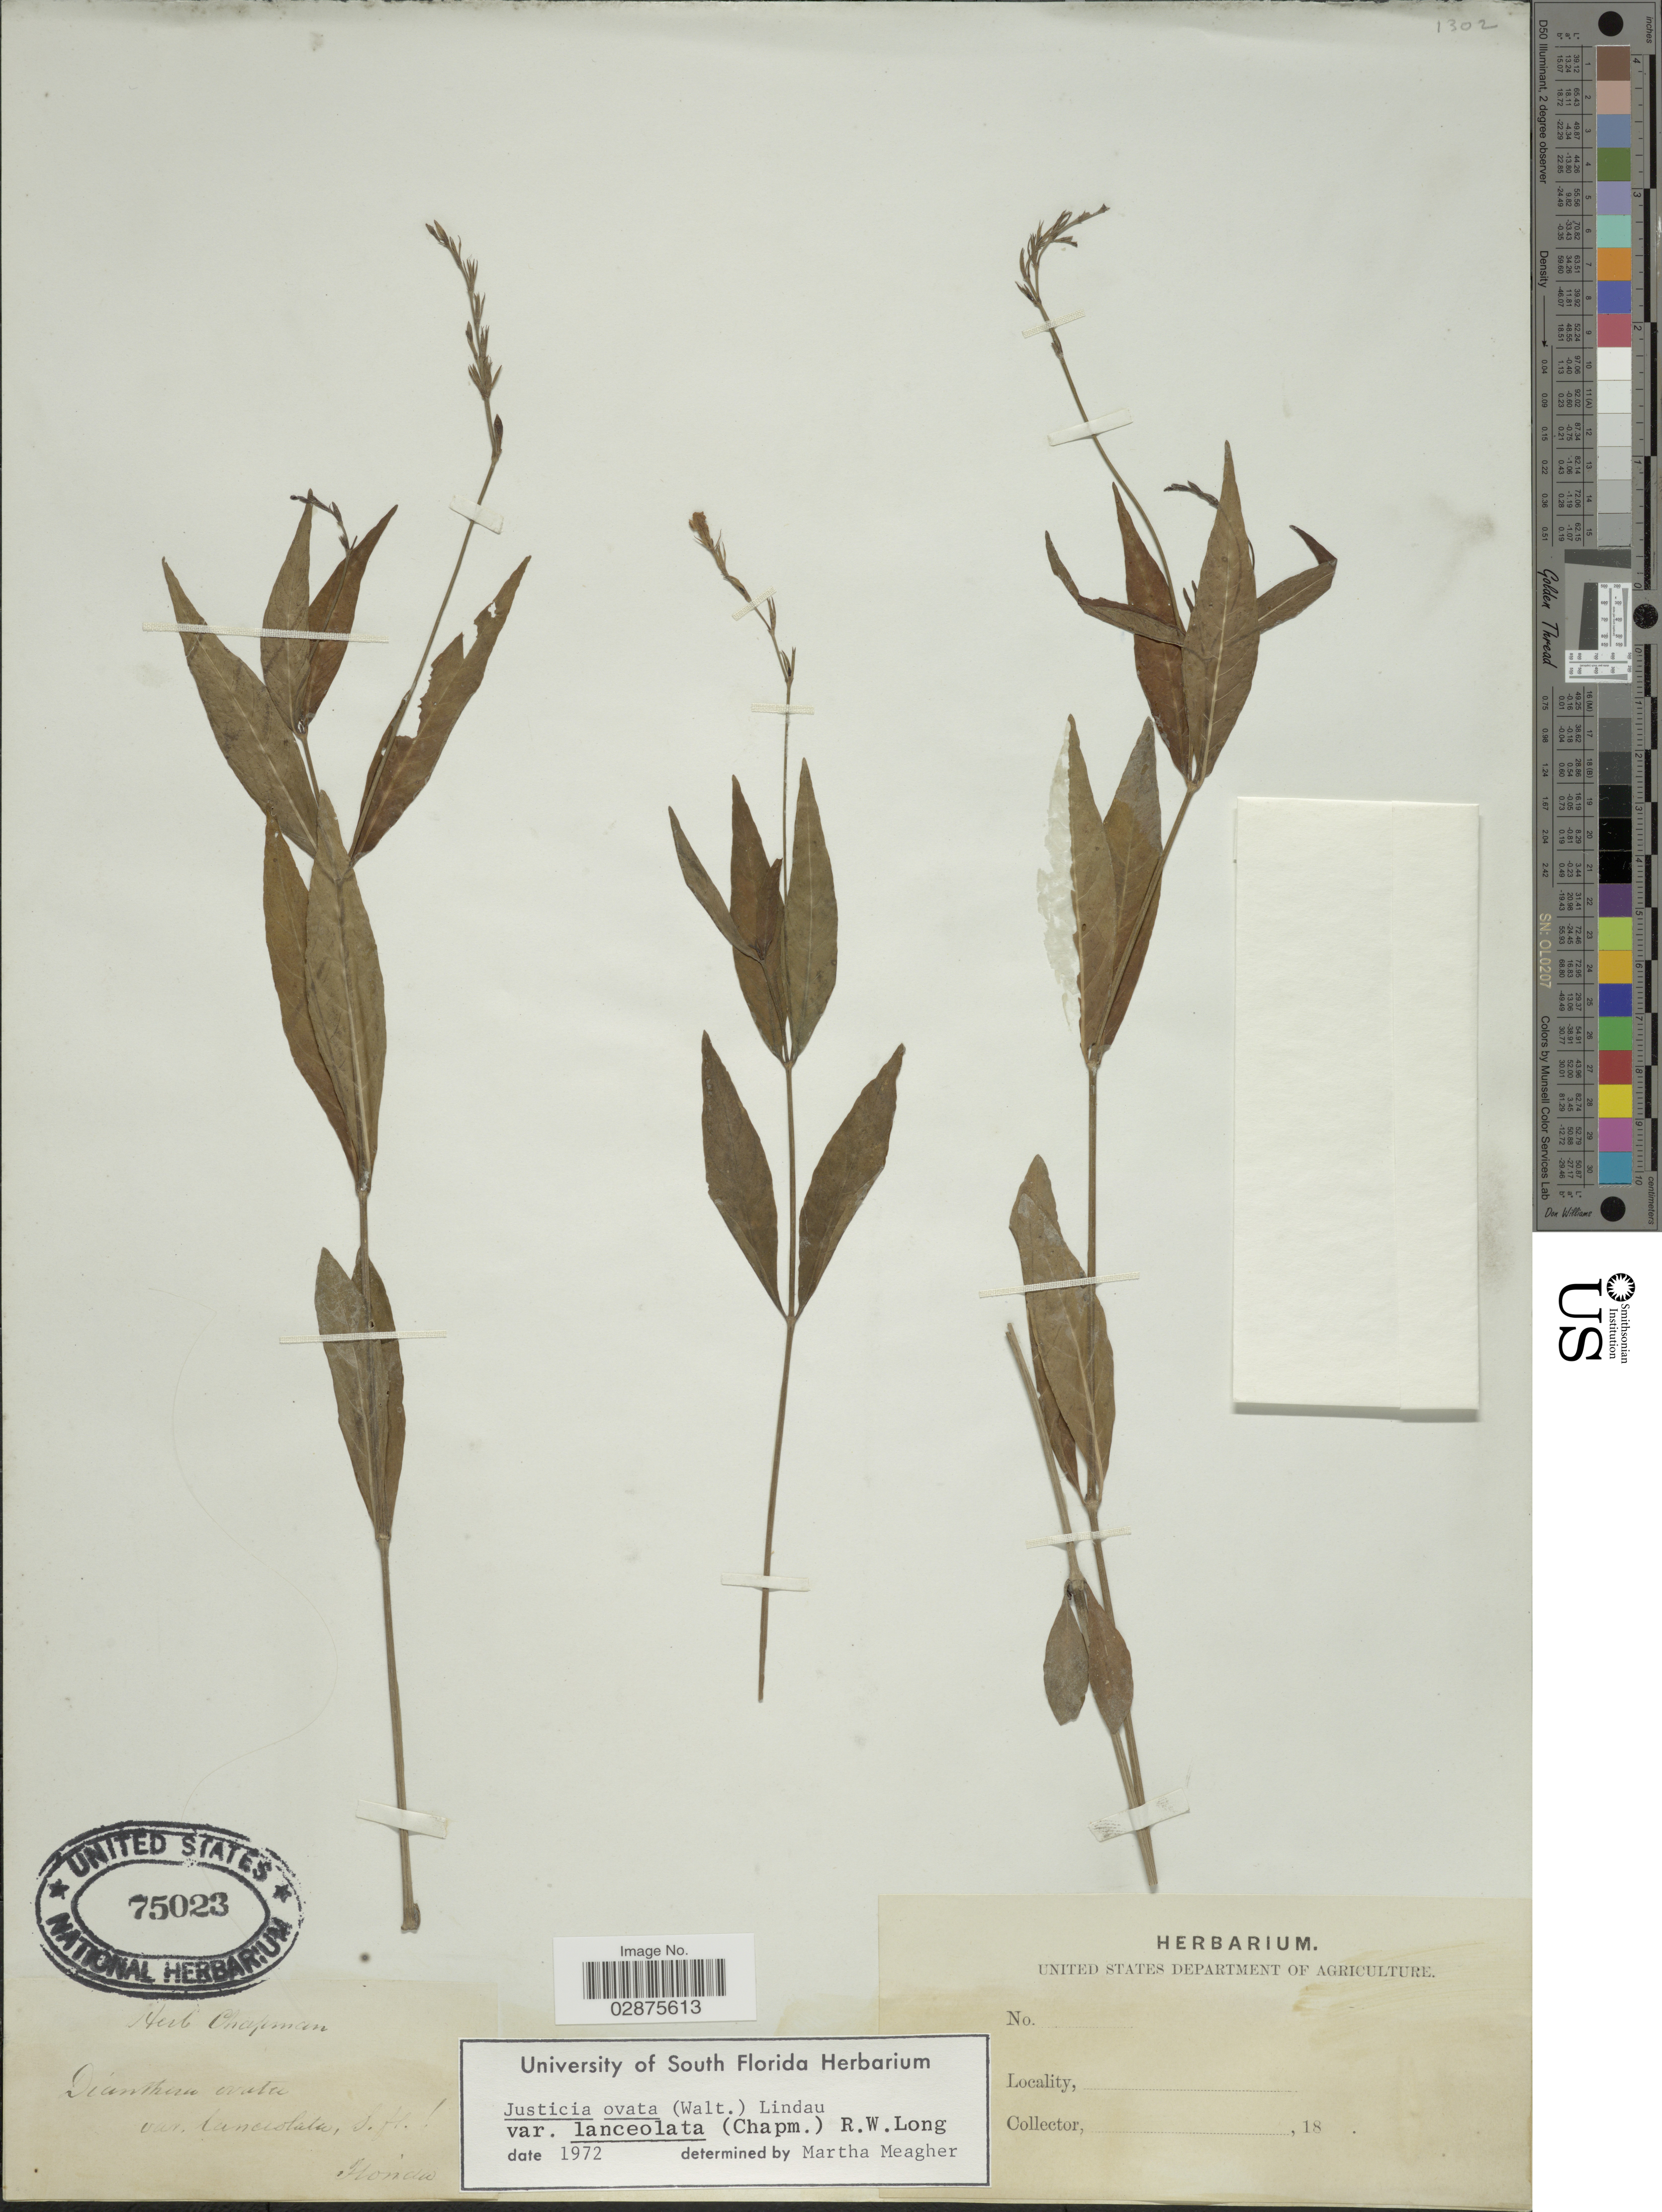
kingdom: Plantae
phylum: Tracheophyta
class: Magnoliopsida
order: Lamiales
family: Acanthaceae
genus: Justicia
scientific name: Justicia lanceolata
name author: (Chapm.) Small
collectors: ex herb. Chapman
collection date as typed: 18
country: United States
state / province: Florida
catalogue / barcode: US 75023